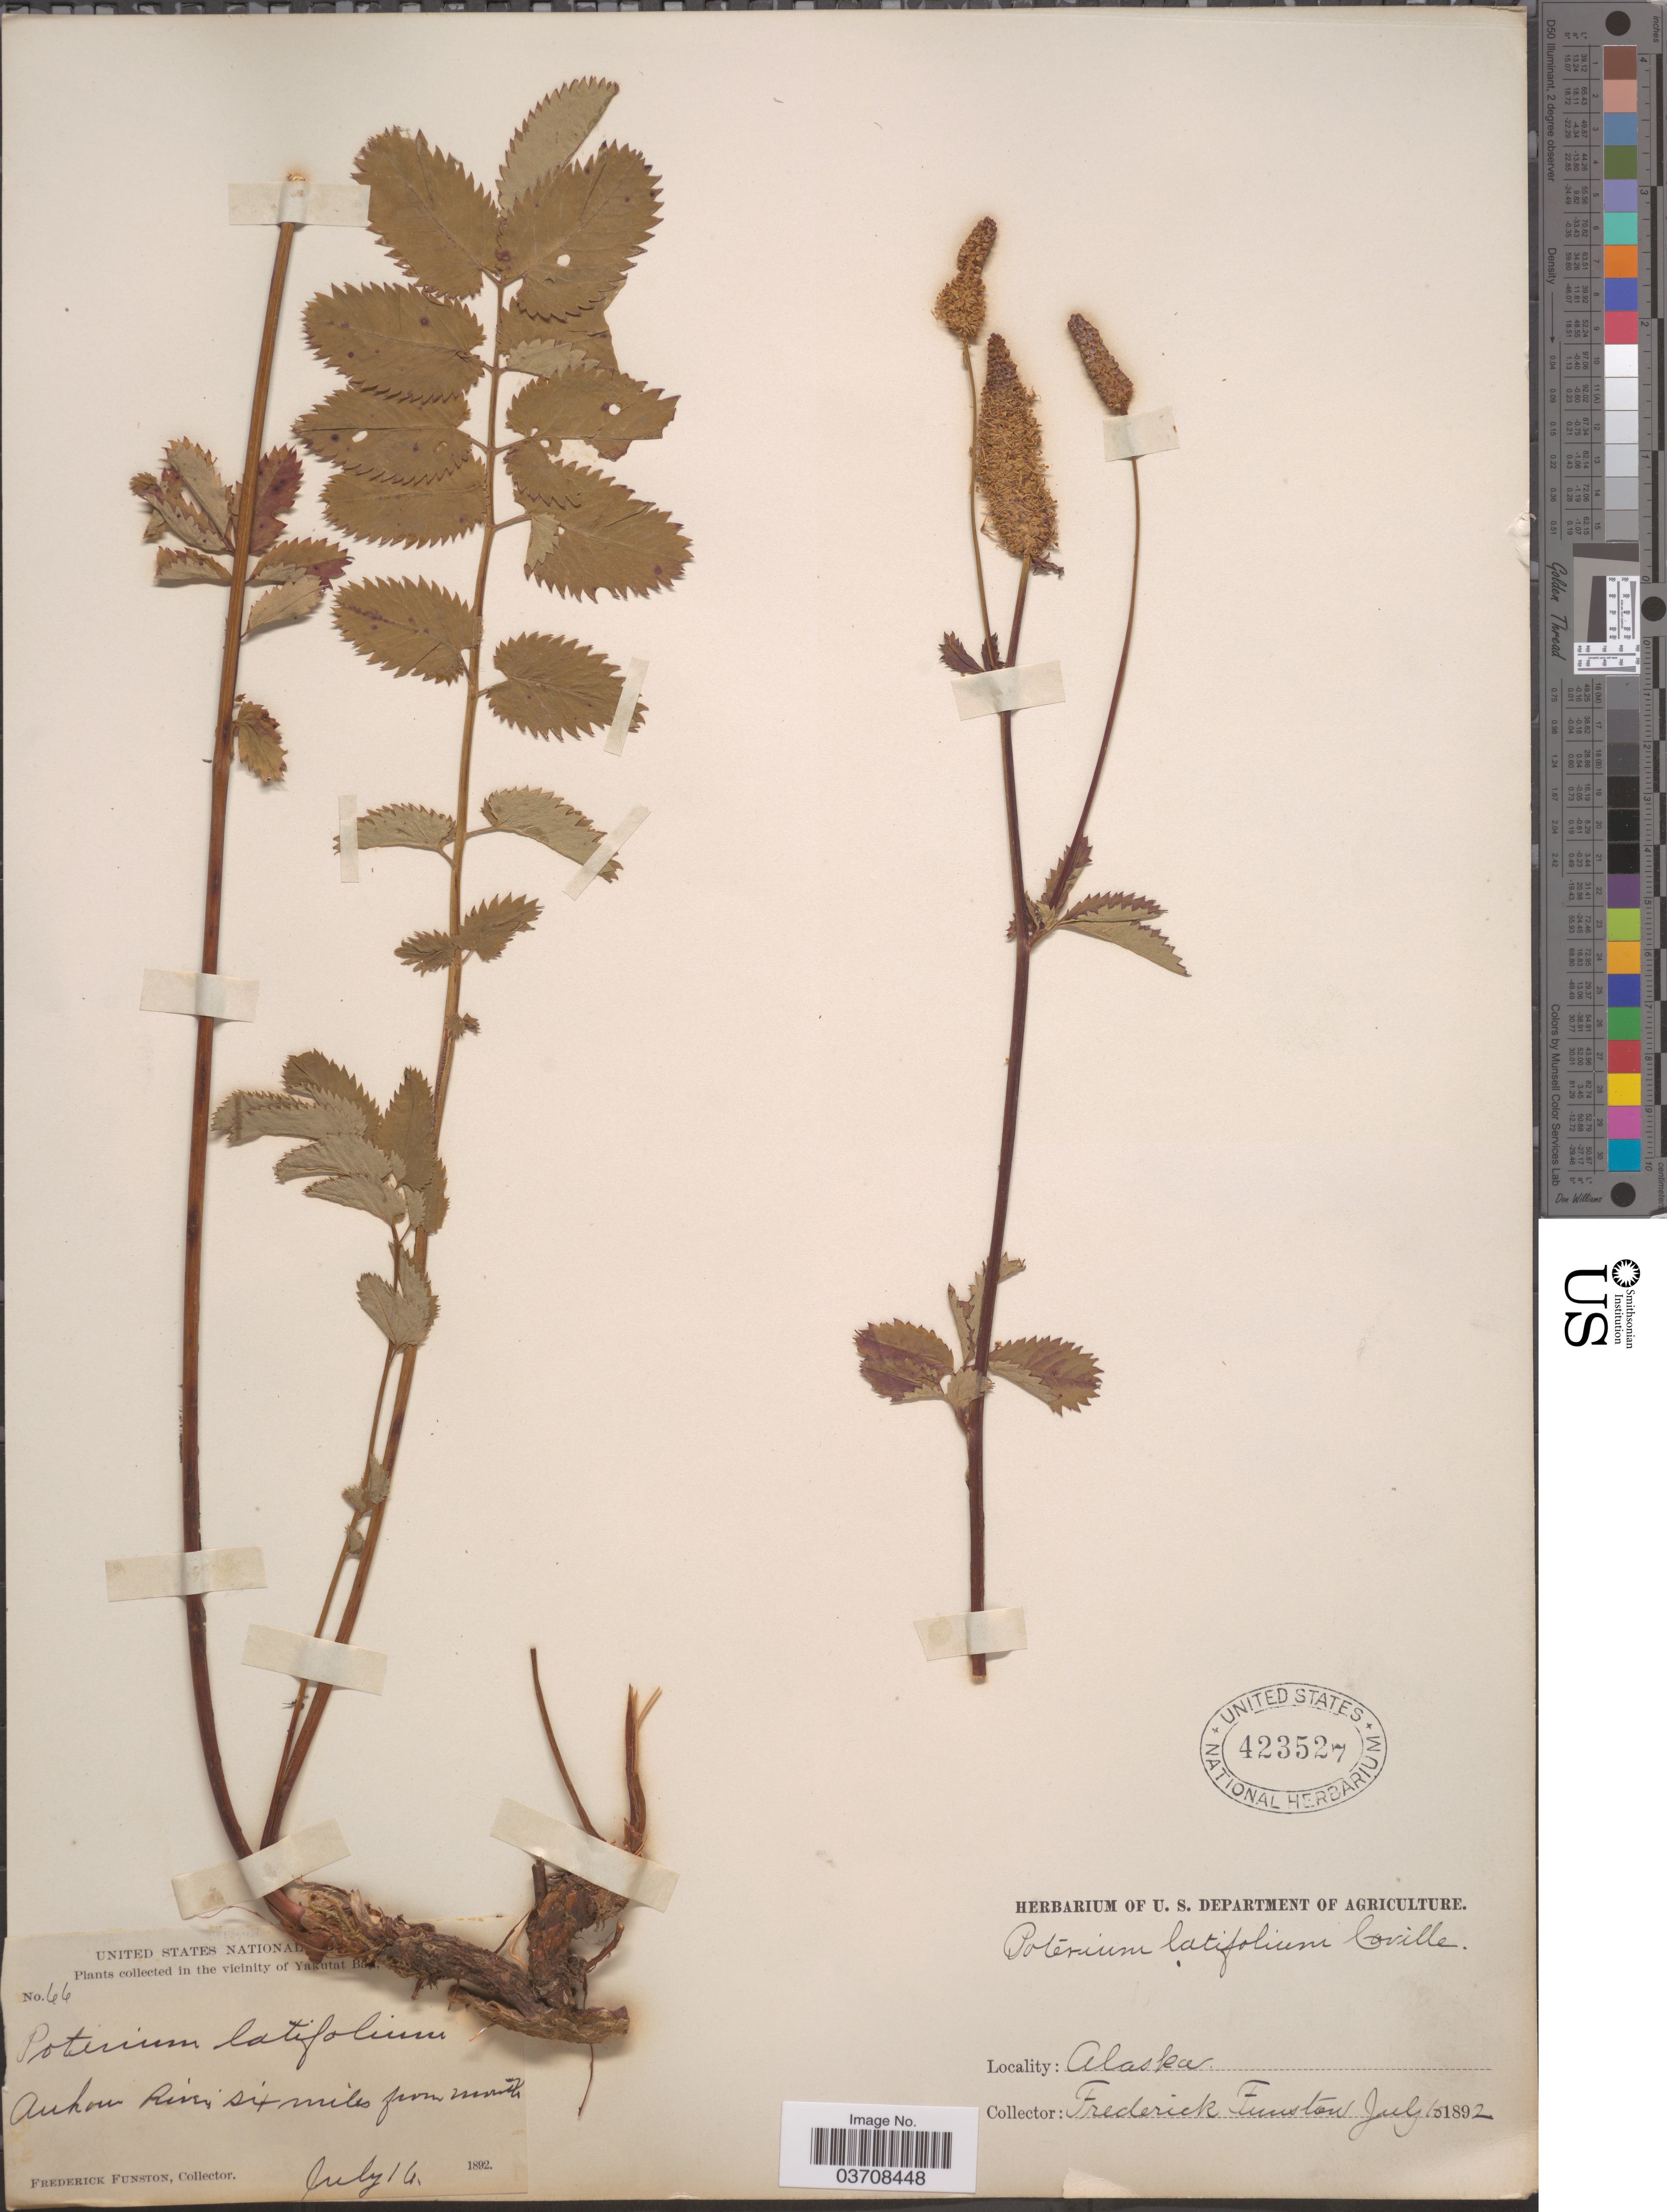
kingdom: Plantae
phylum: Tracheophyta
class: Magnoliopsida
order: Rosales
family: Rosaceae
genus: Sanguisorba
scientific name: Sanguisorba stipulata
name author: Raf.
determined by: Strong, Mark T., (BOT), Smithsonian Institution - National Museum of Natural History (UNITED STATES)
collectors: F. Funston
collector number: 66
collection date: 1892-07-16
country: United States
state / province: Alaska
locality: In the vicinity of Yakutat Bay. Ankow River six miles from mouth.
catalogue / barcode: US 423527